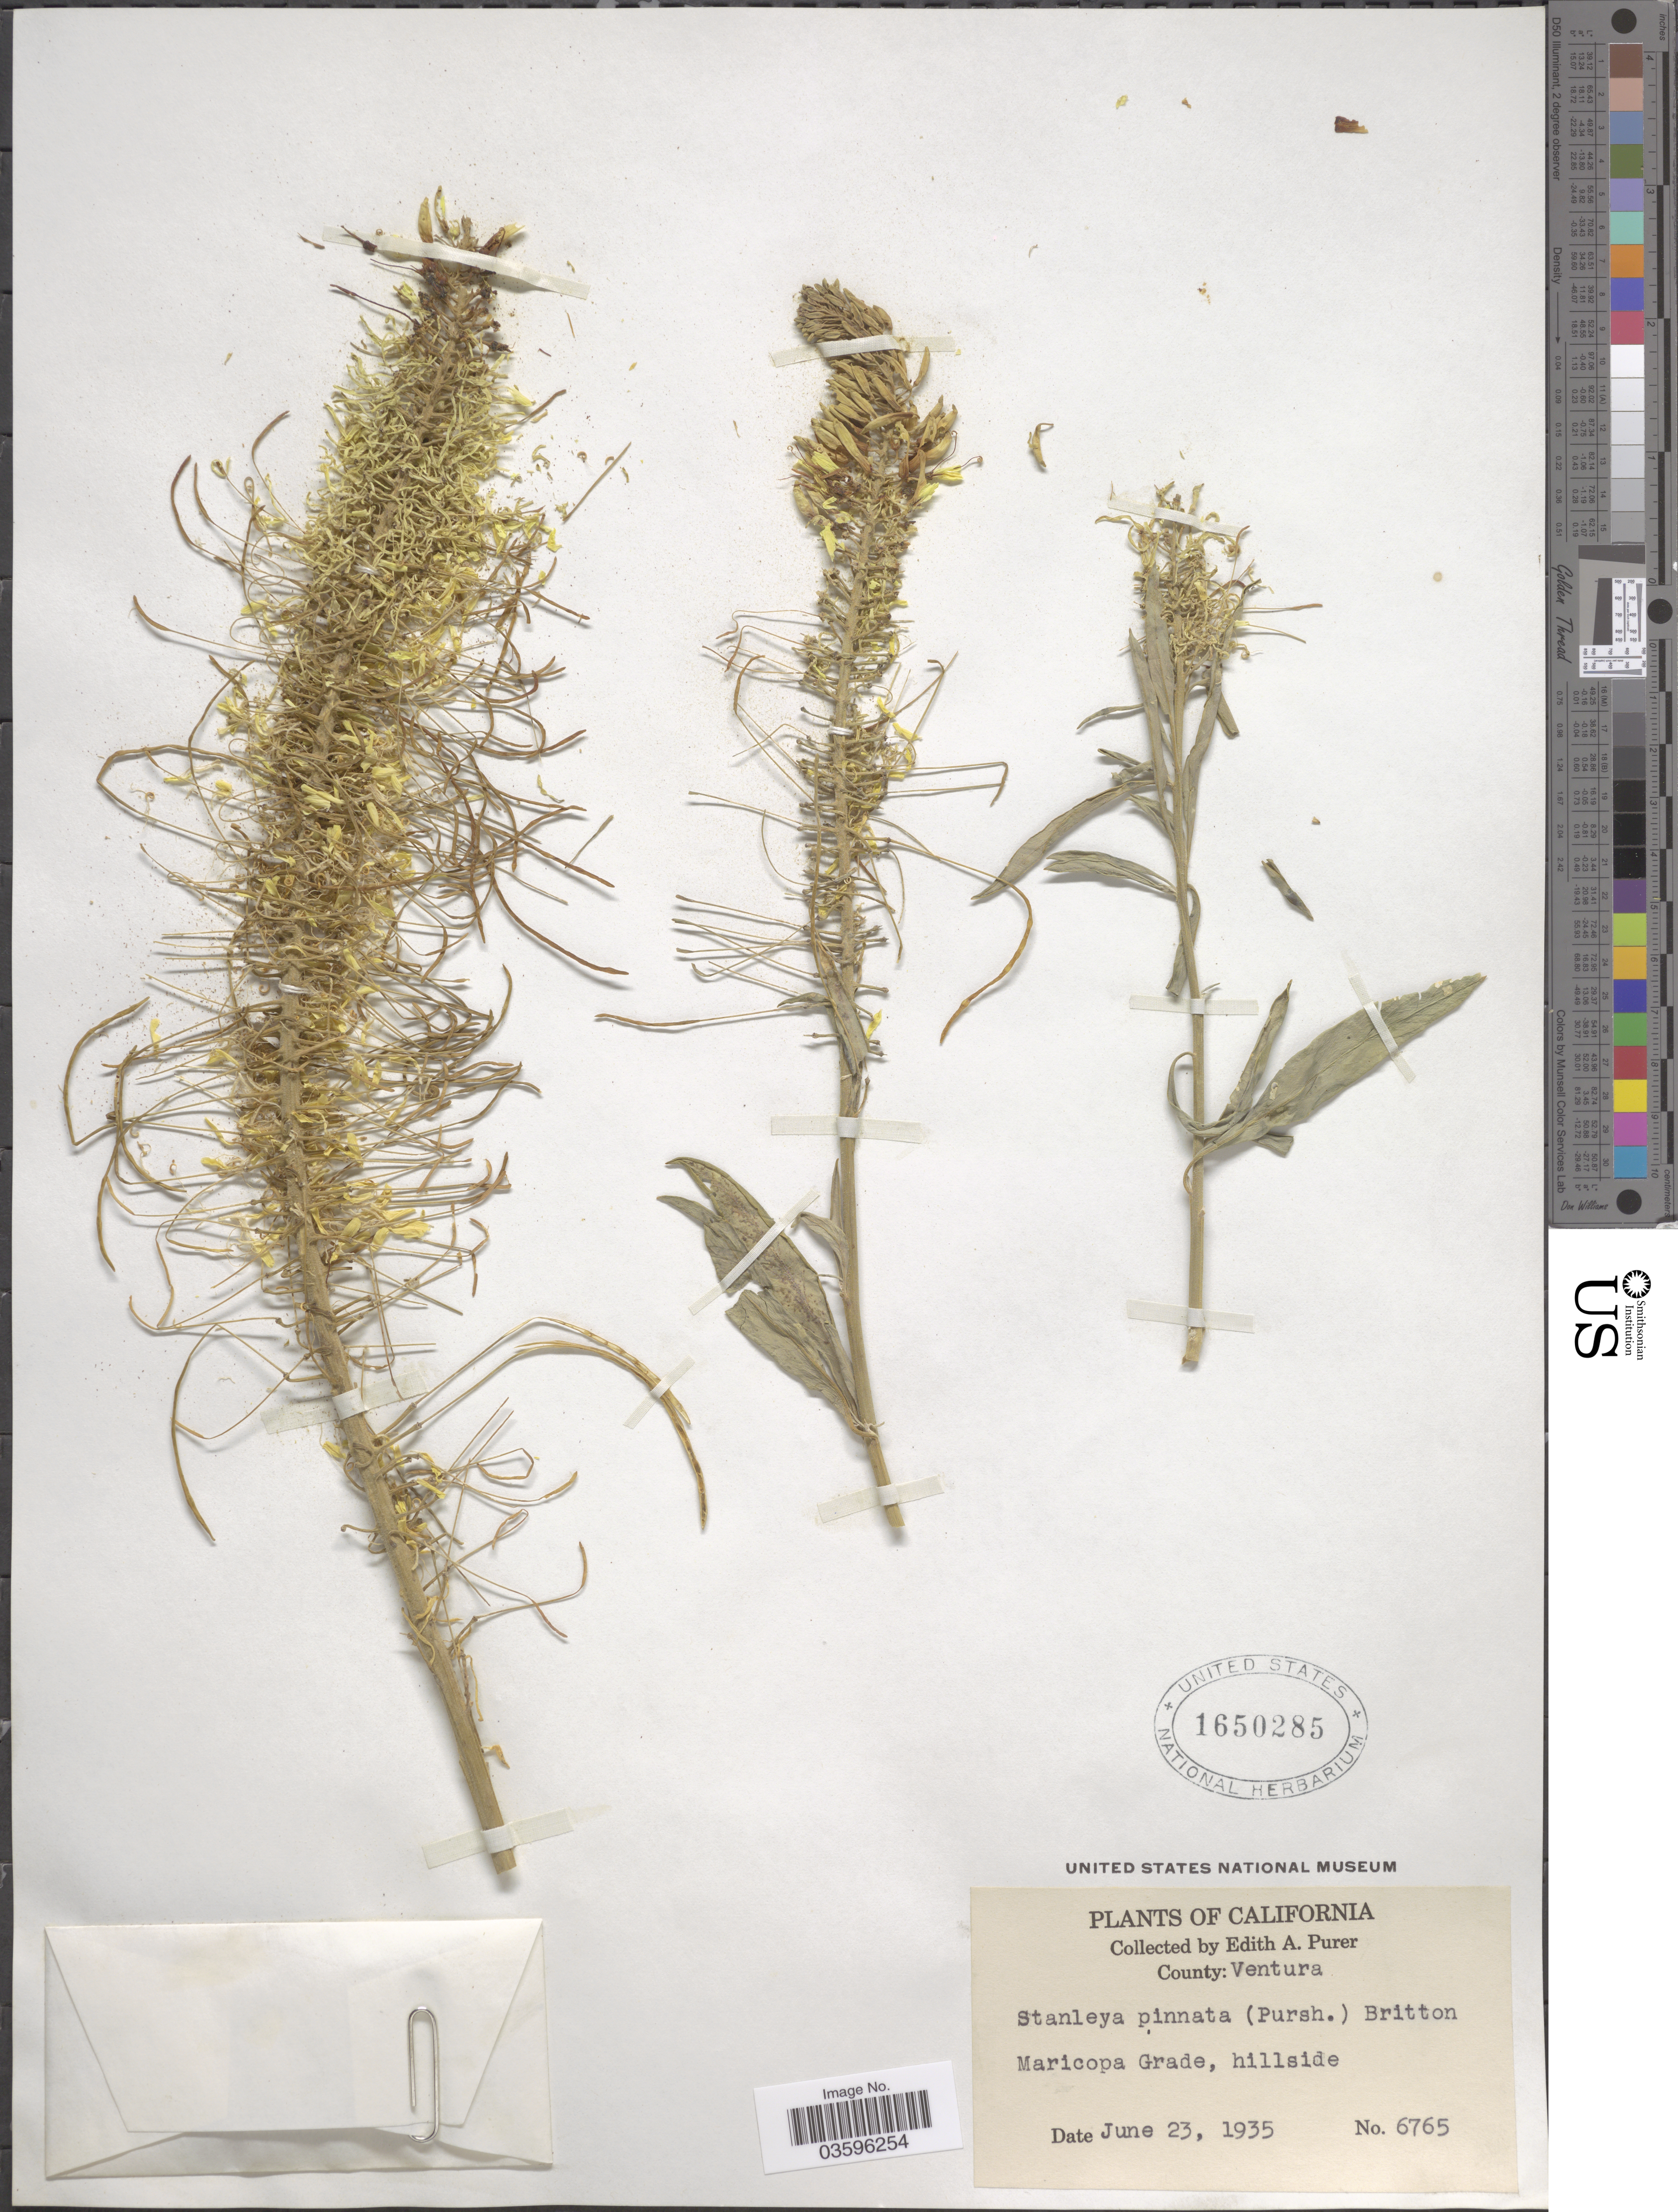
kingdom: Plantae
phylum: Tracheophyta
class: Magnoliopsida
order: Brassicales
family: Brassicaceae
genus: Stanleya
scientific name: Stanleya pinnata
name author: (Pursh) Britton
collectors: E. Purer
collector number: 6765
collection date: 1935-06-23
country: United States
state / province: California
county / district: Ventura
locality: County: Ventura. Maricopa Grade, hillside.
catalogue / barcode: US 1650285